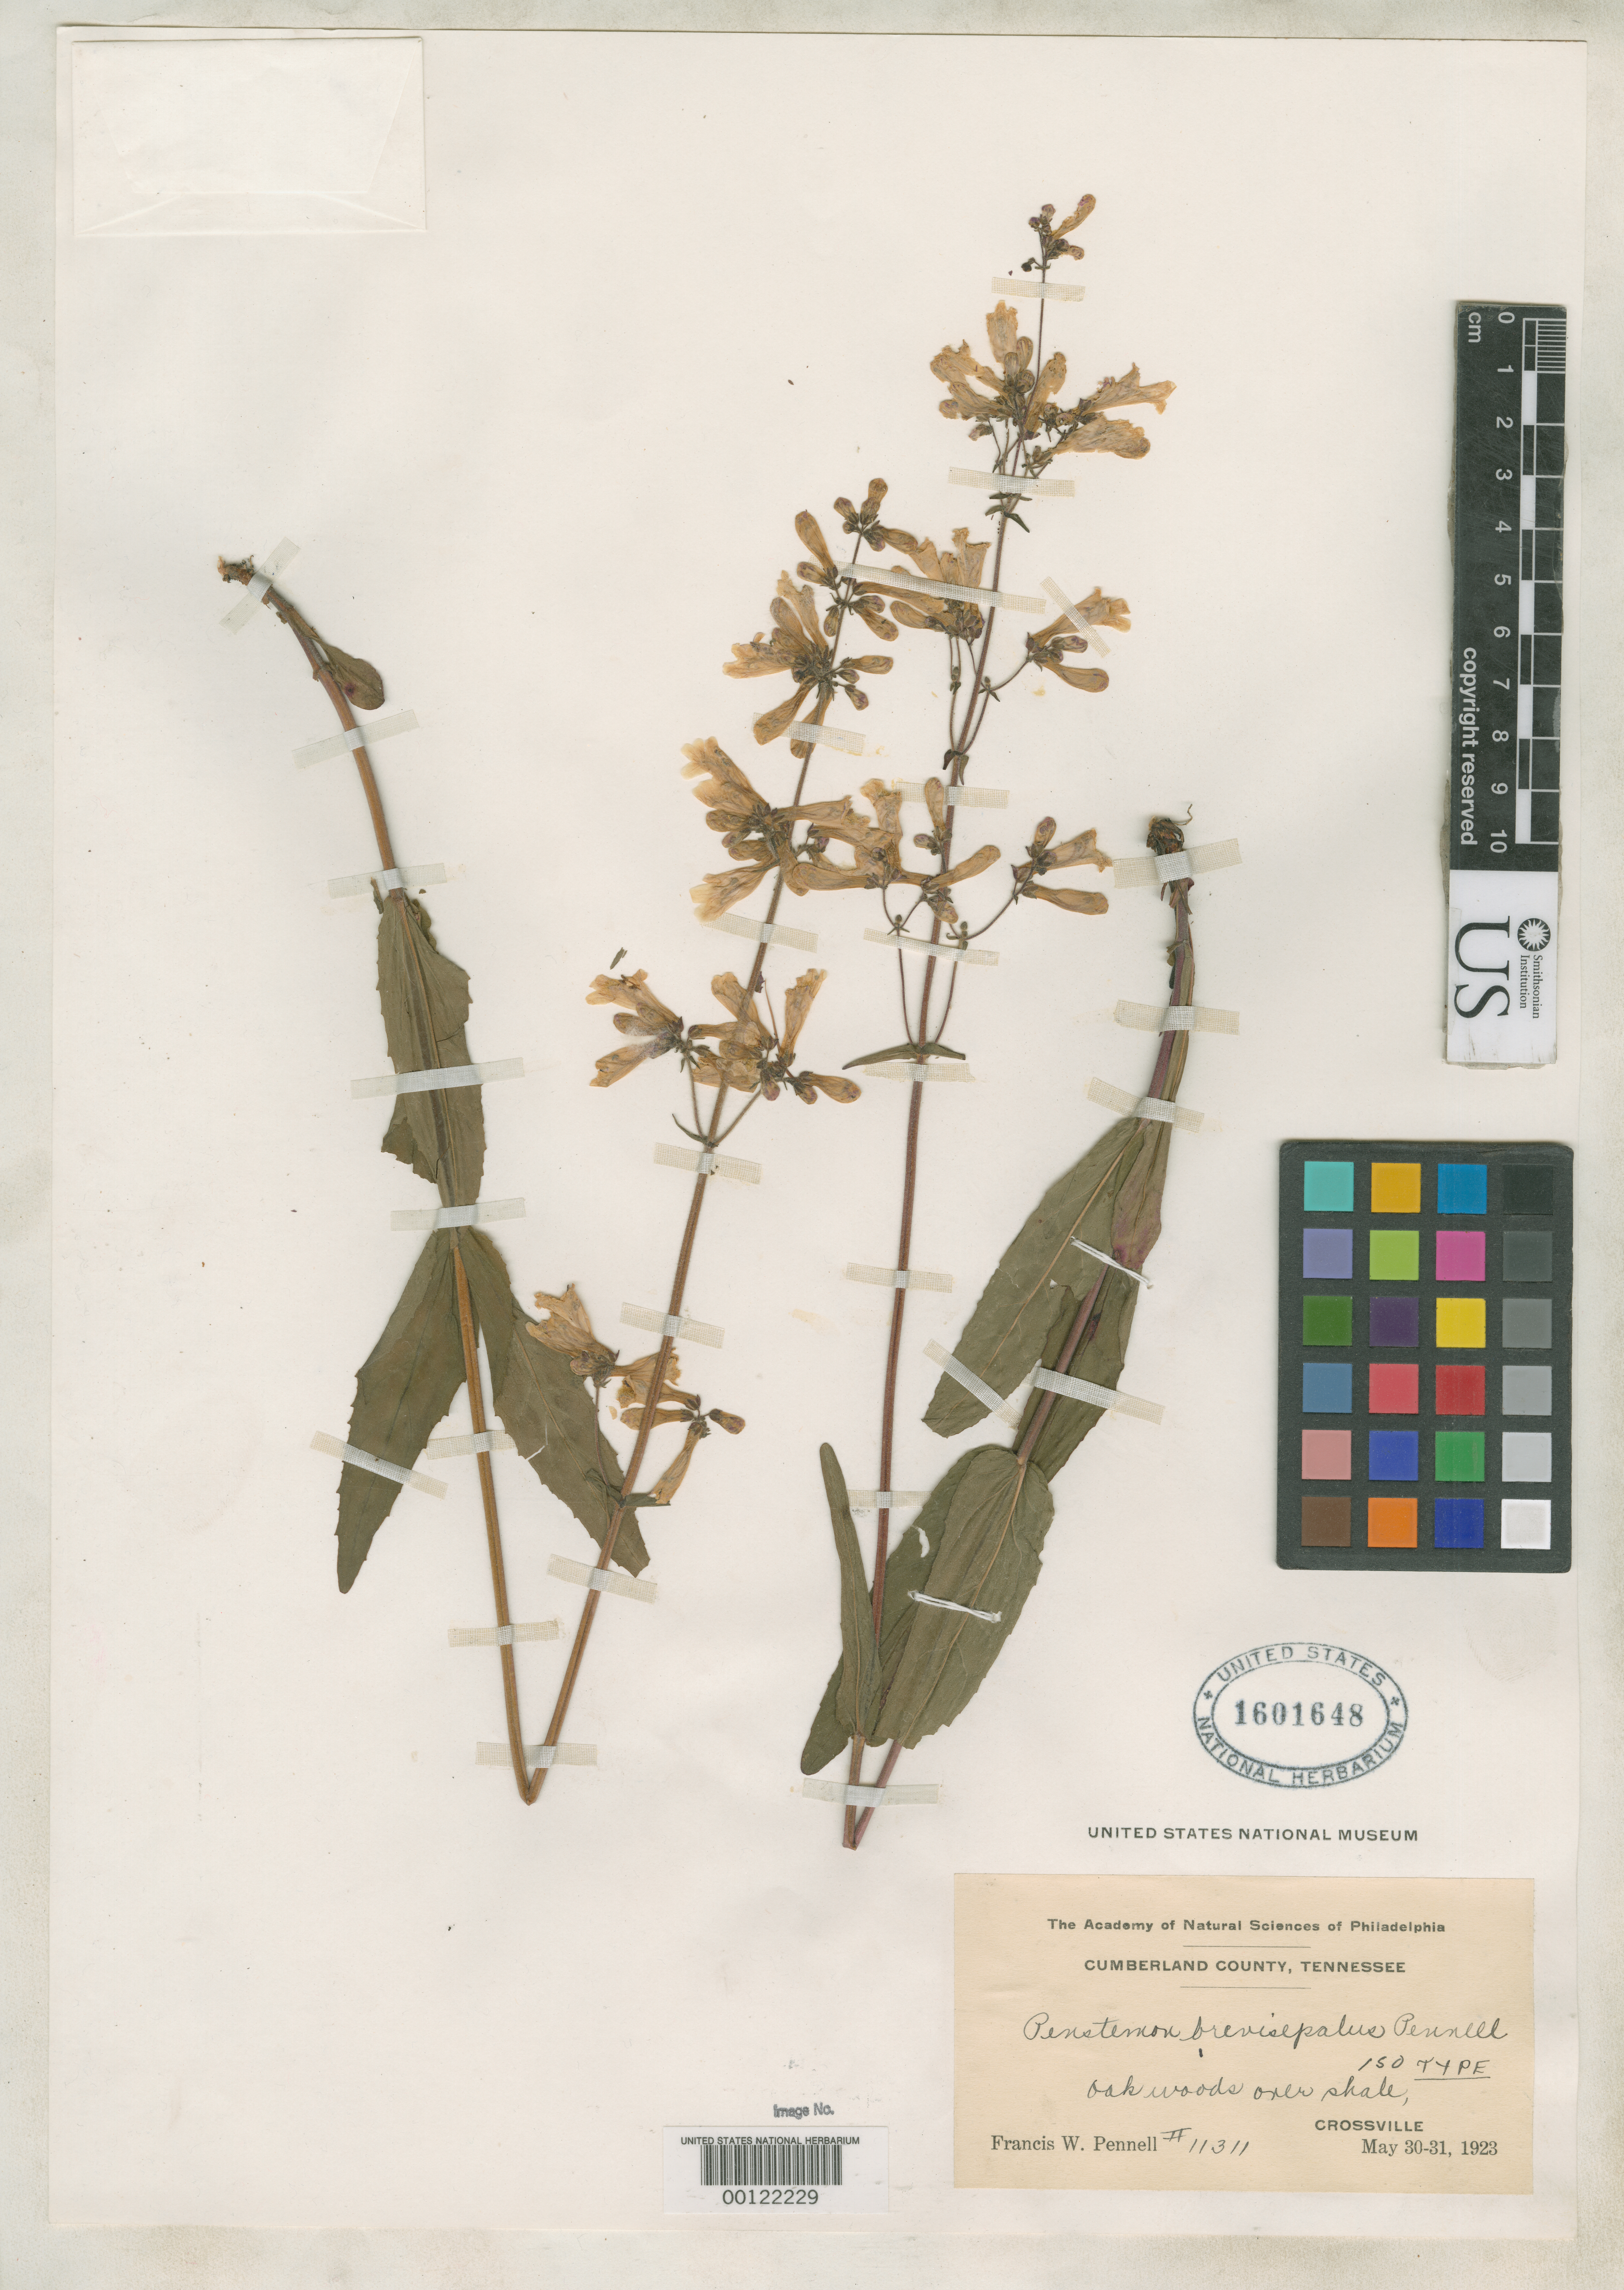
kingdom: Plantae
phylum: Tracheophyta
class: Magnoliopsida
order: Lamiales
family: Plantaginaceae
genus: Penstemon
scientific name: Penstemon brevisepalus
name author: Pennell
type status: Isotype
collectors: F. W. Pennell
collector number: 11311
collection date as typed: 30 May 1923 to 31 May 1923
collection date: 1923-05-30/1923-05-31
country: United States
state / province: Tennessee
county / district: Cumberland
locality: Crossville.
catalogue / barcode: US 1601648